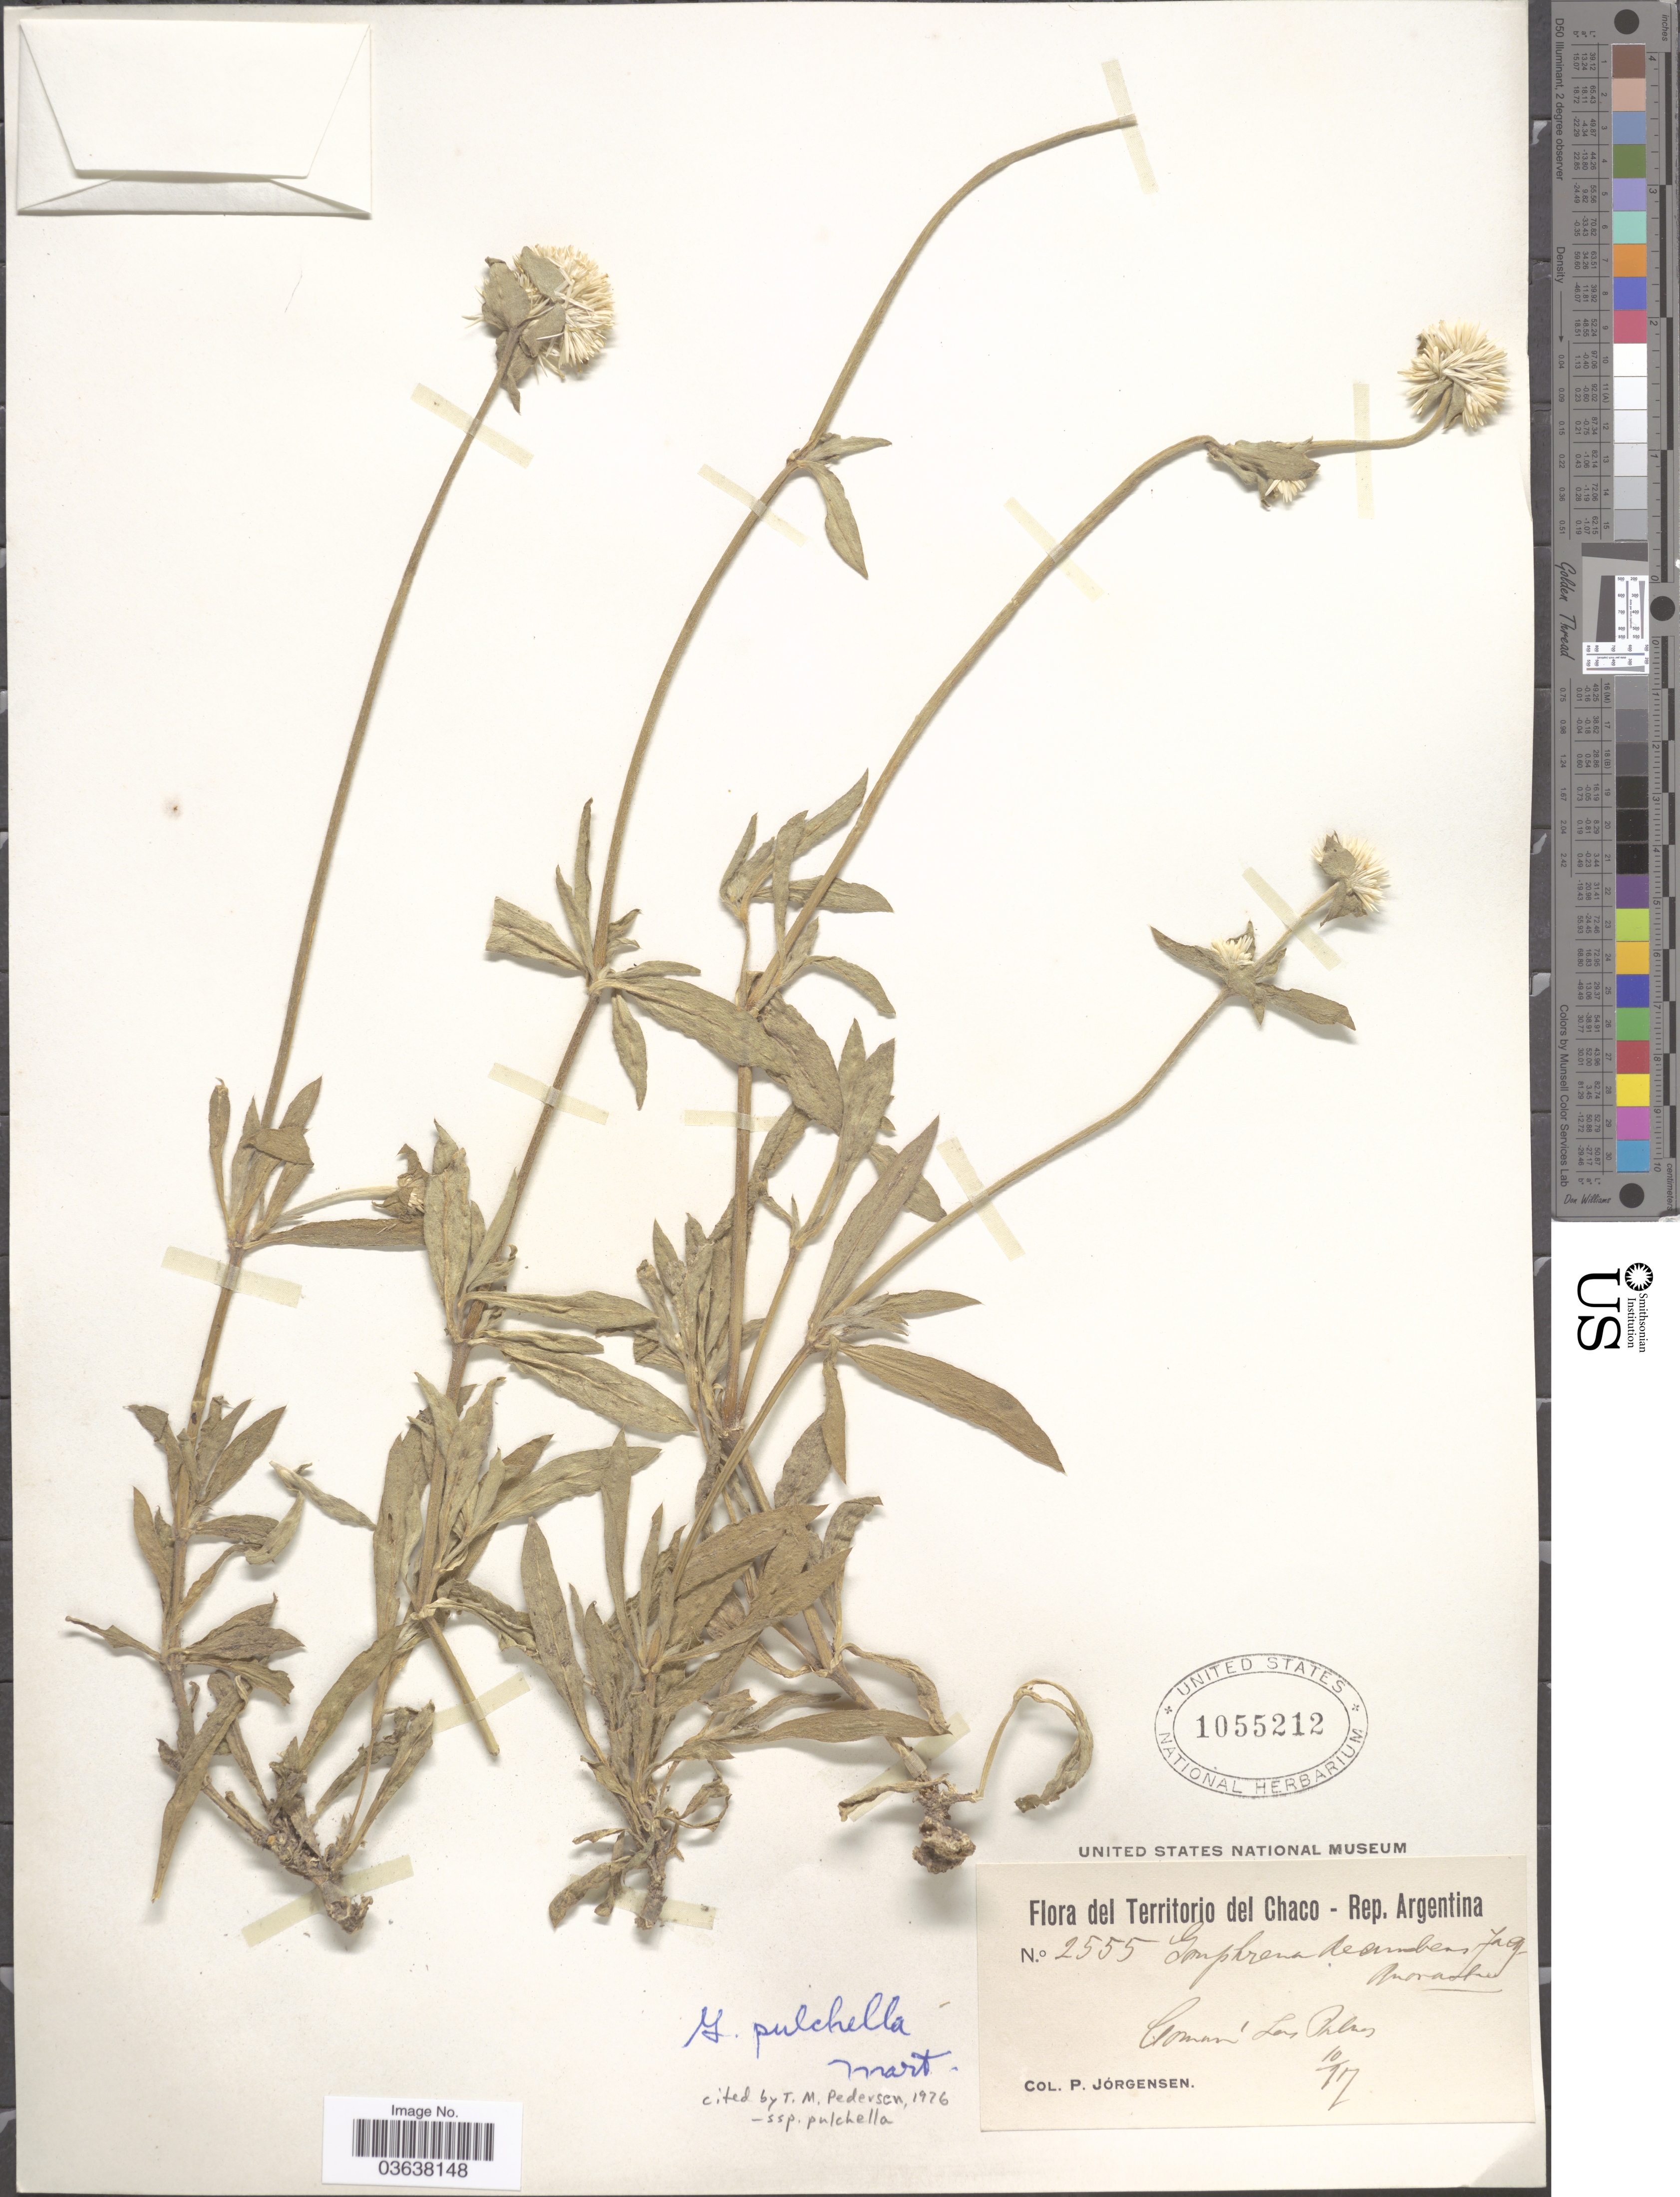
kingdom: Plantae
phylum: Tracheophyta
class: Magnoliopsida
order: Caryophyllales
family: Amaranthaceae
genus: Gomphrena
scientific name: Gomphrena pulchella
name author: Mart.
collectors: P. Jörgensen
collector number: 2555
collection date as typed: Transcribed d/m/y: /10/17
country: Argentina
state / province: Chaco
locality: Coman Las Palmas.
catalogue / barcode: US 1055212